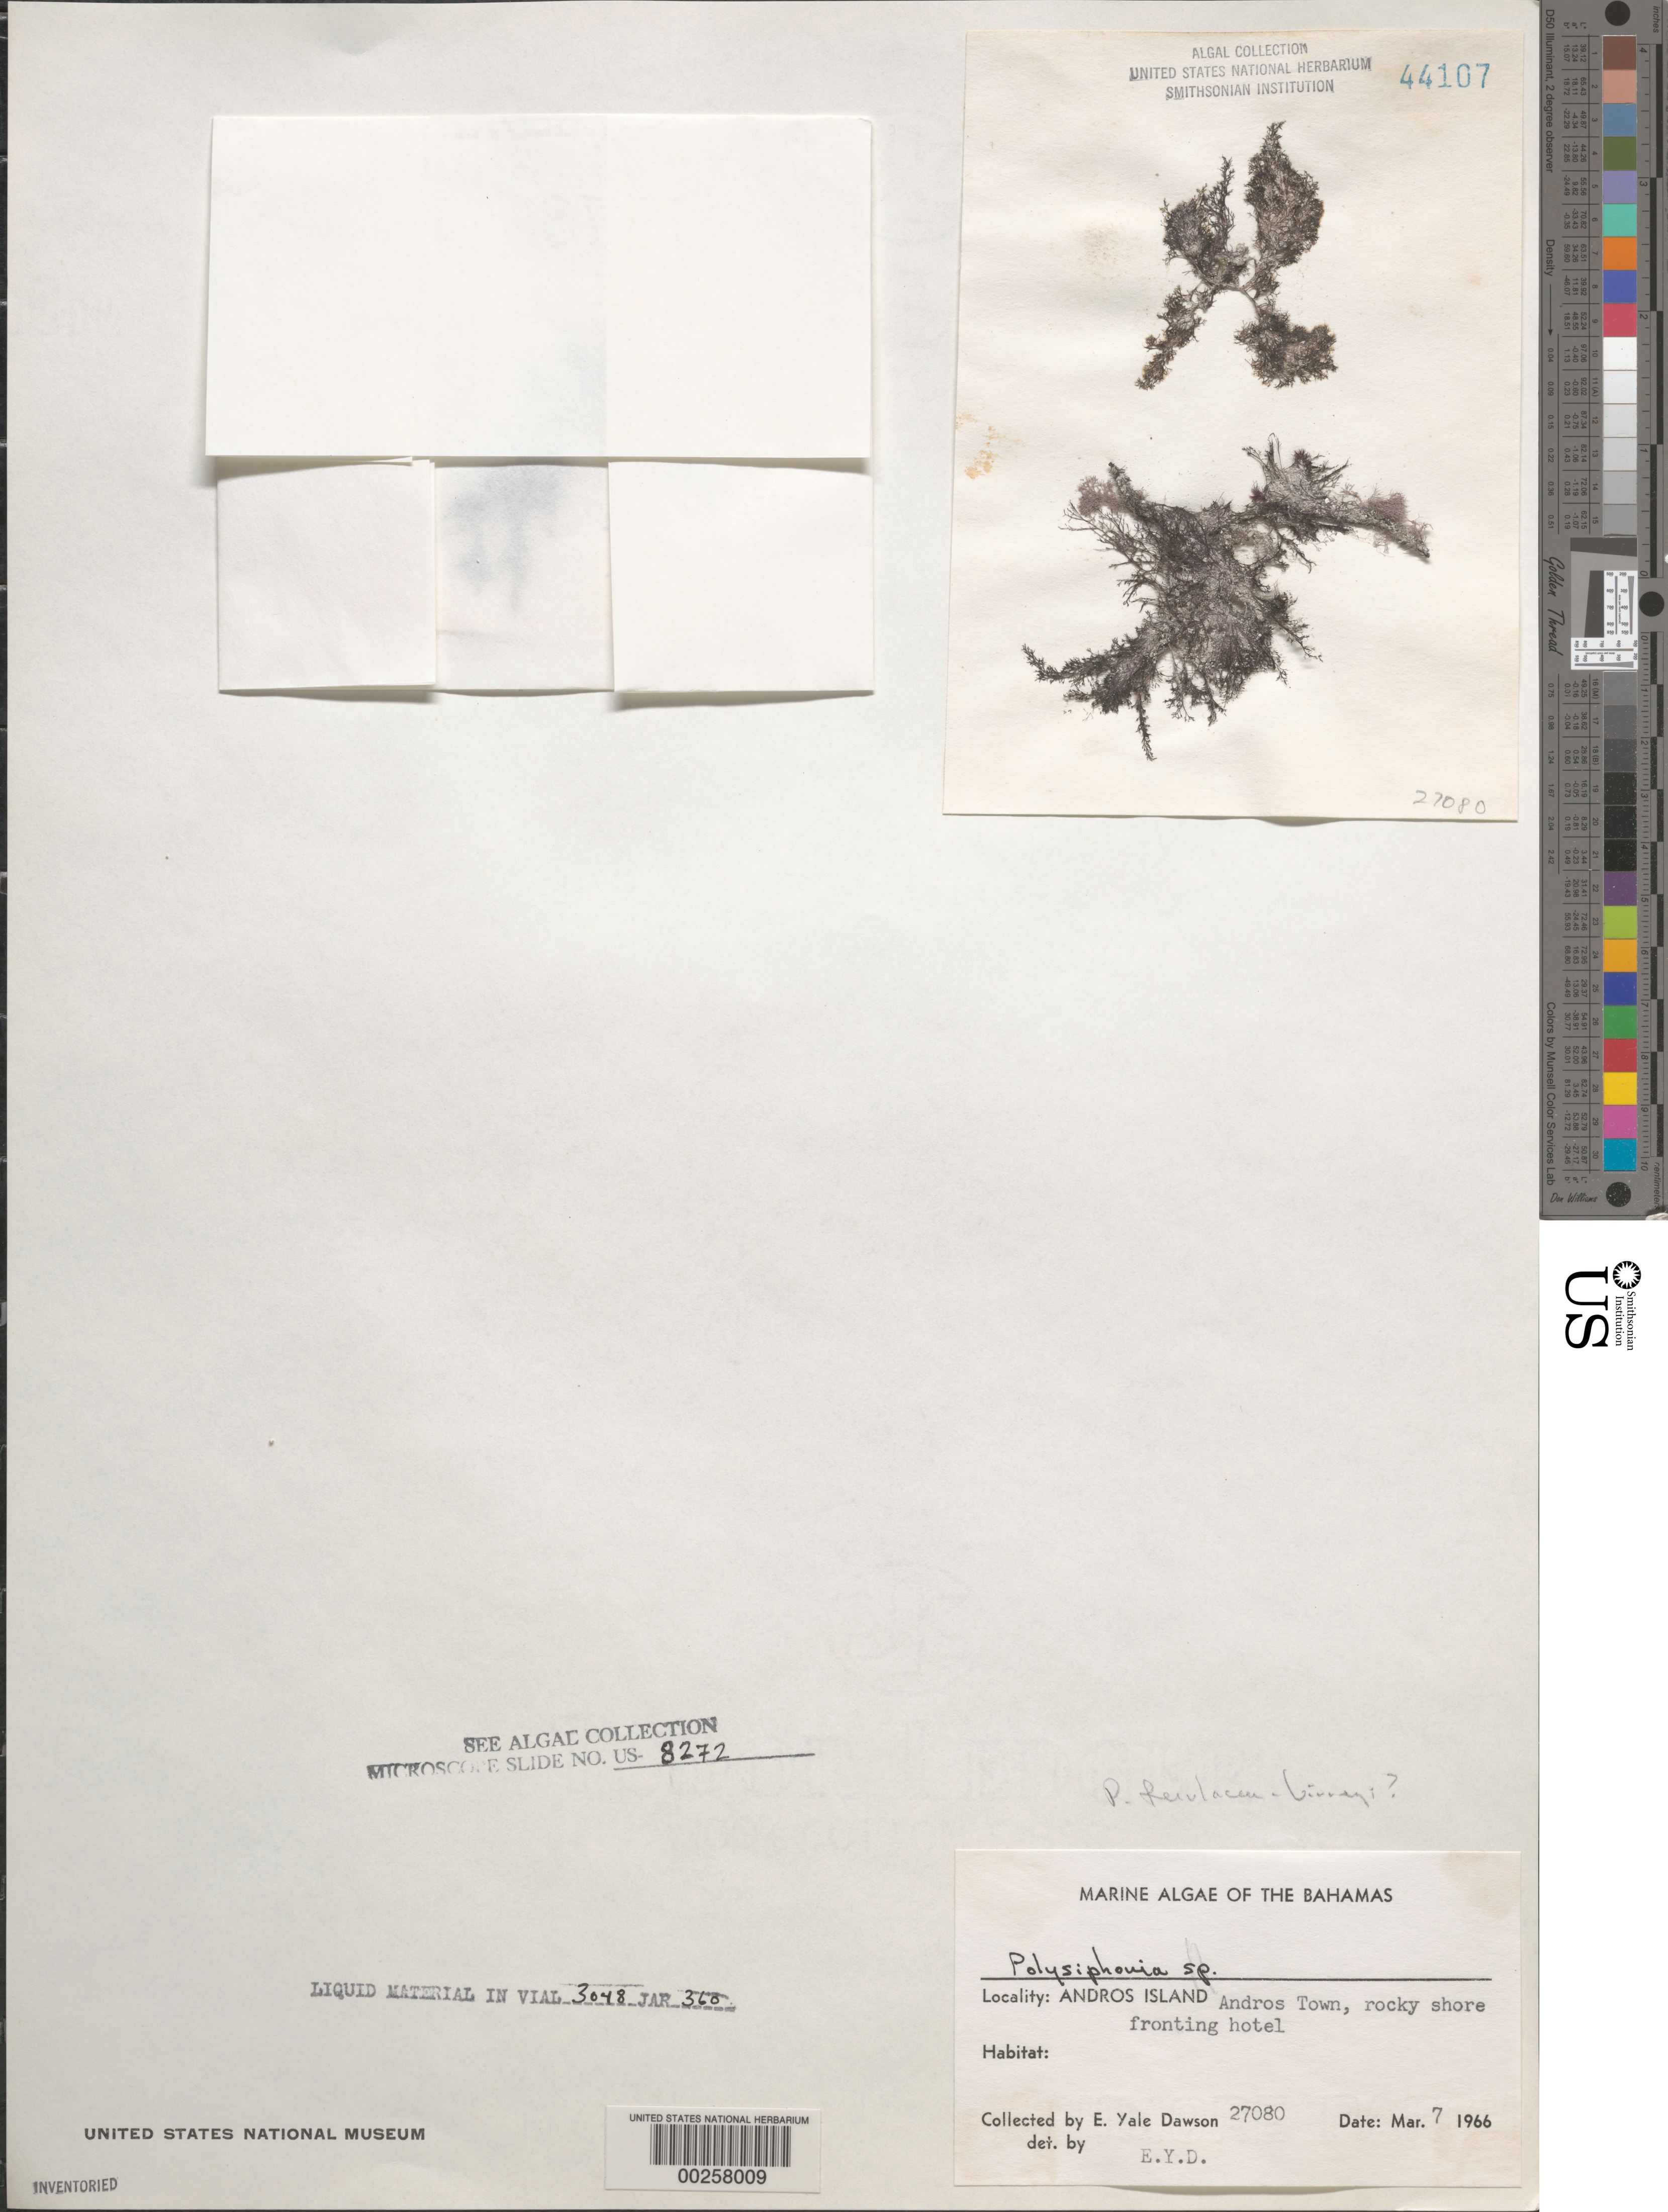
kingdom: Plantae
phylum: Rhodophyta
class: Florideophyceae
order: Ceramiales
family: Rhodomelaceae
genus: Melanothamnus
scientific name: Melanothamnus ferulaceus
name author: (Suhr ex J. Agardh) Diaz-Tapia & Maggs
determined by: Algae name updating Project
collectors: E. Y. Dawson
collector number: EYD 27080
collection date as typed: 07 Mar 1966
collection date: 1966-03-07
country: Bahamas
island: Andros Island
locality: Andros Town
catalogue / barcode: US 44107